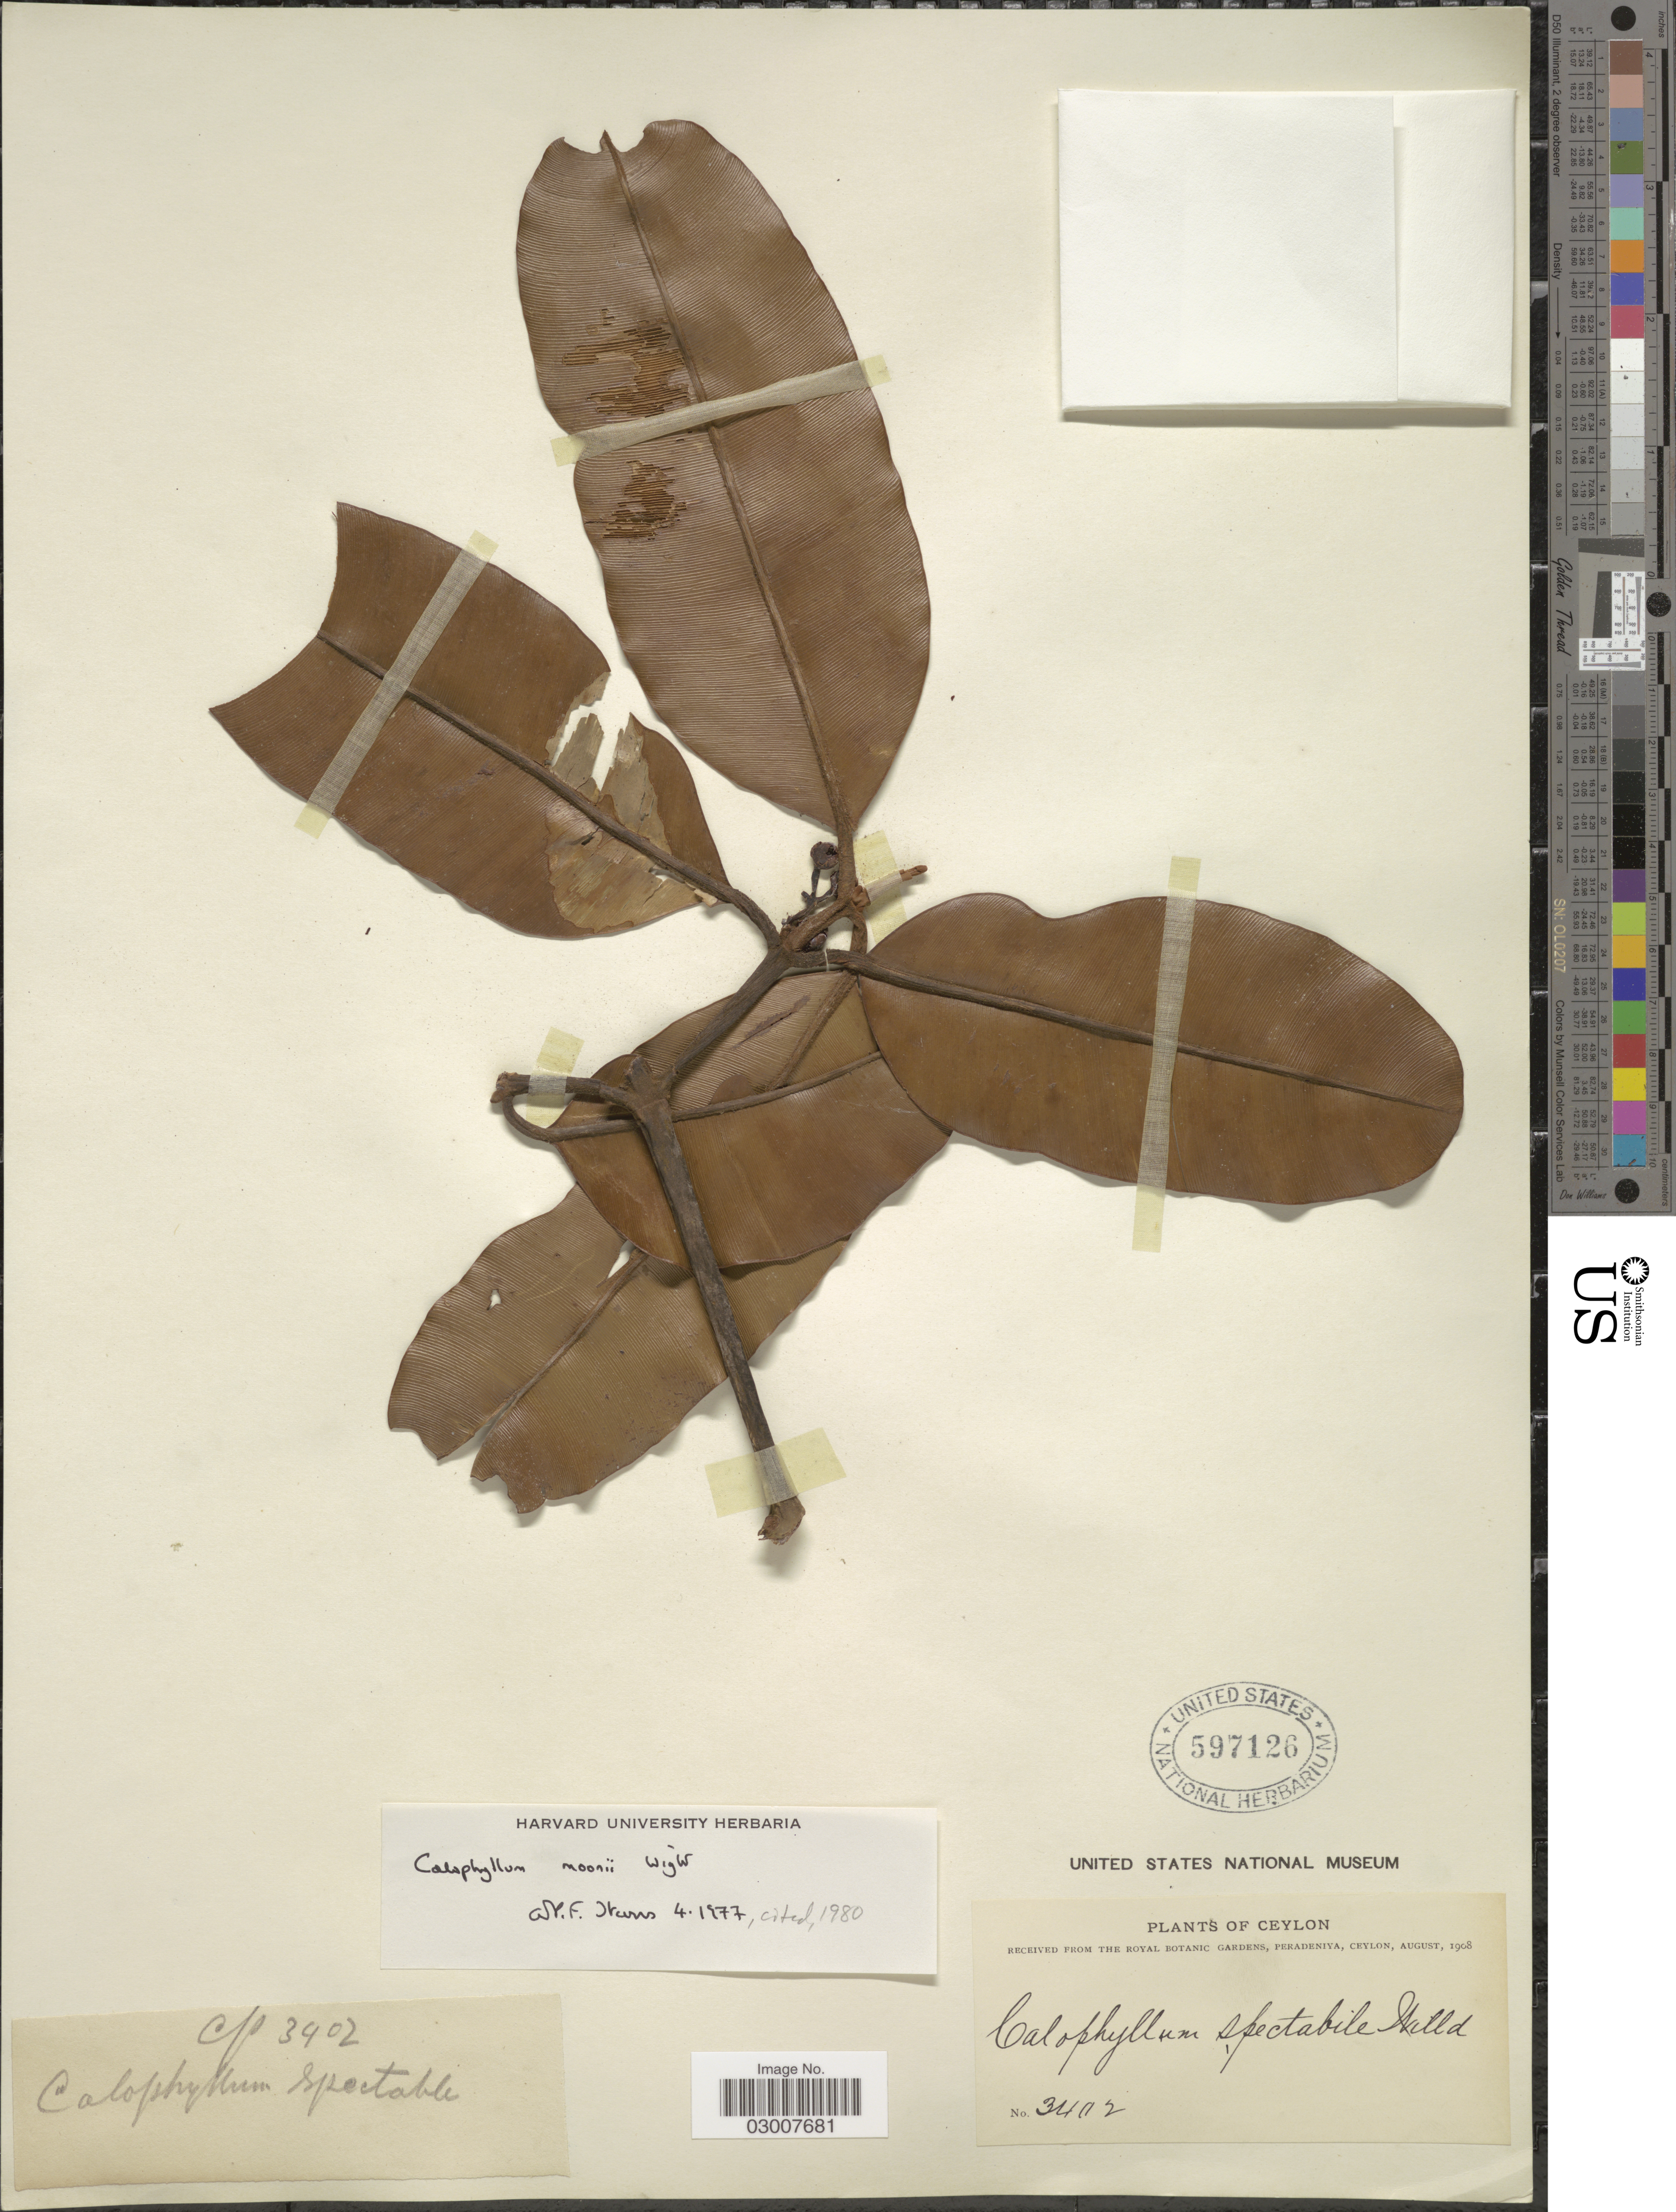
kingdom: Plantae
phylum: Tracheophyta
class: Magnoliopsida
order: Malpighiales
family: Calophyllaceae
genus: Calophyllum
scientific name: Calophyllum moonii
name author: Wight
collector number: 3402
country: Sri Lanka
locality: Ceylon.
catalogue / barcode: US 597126